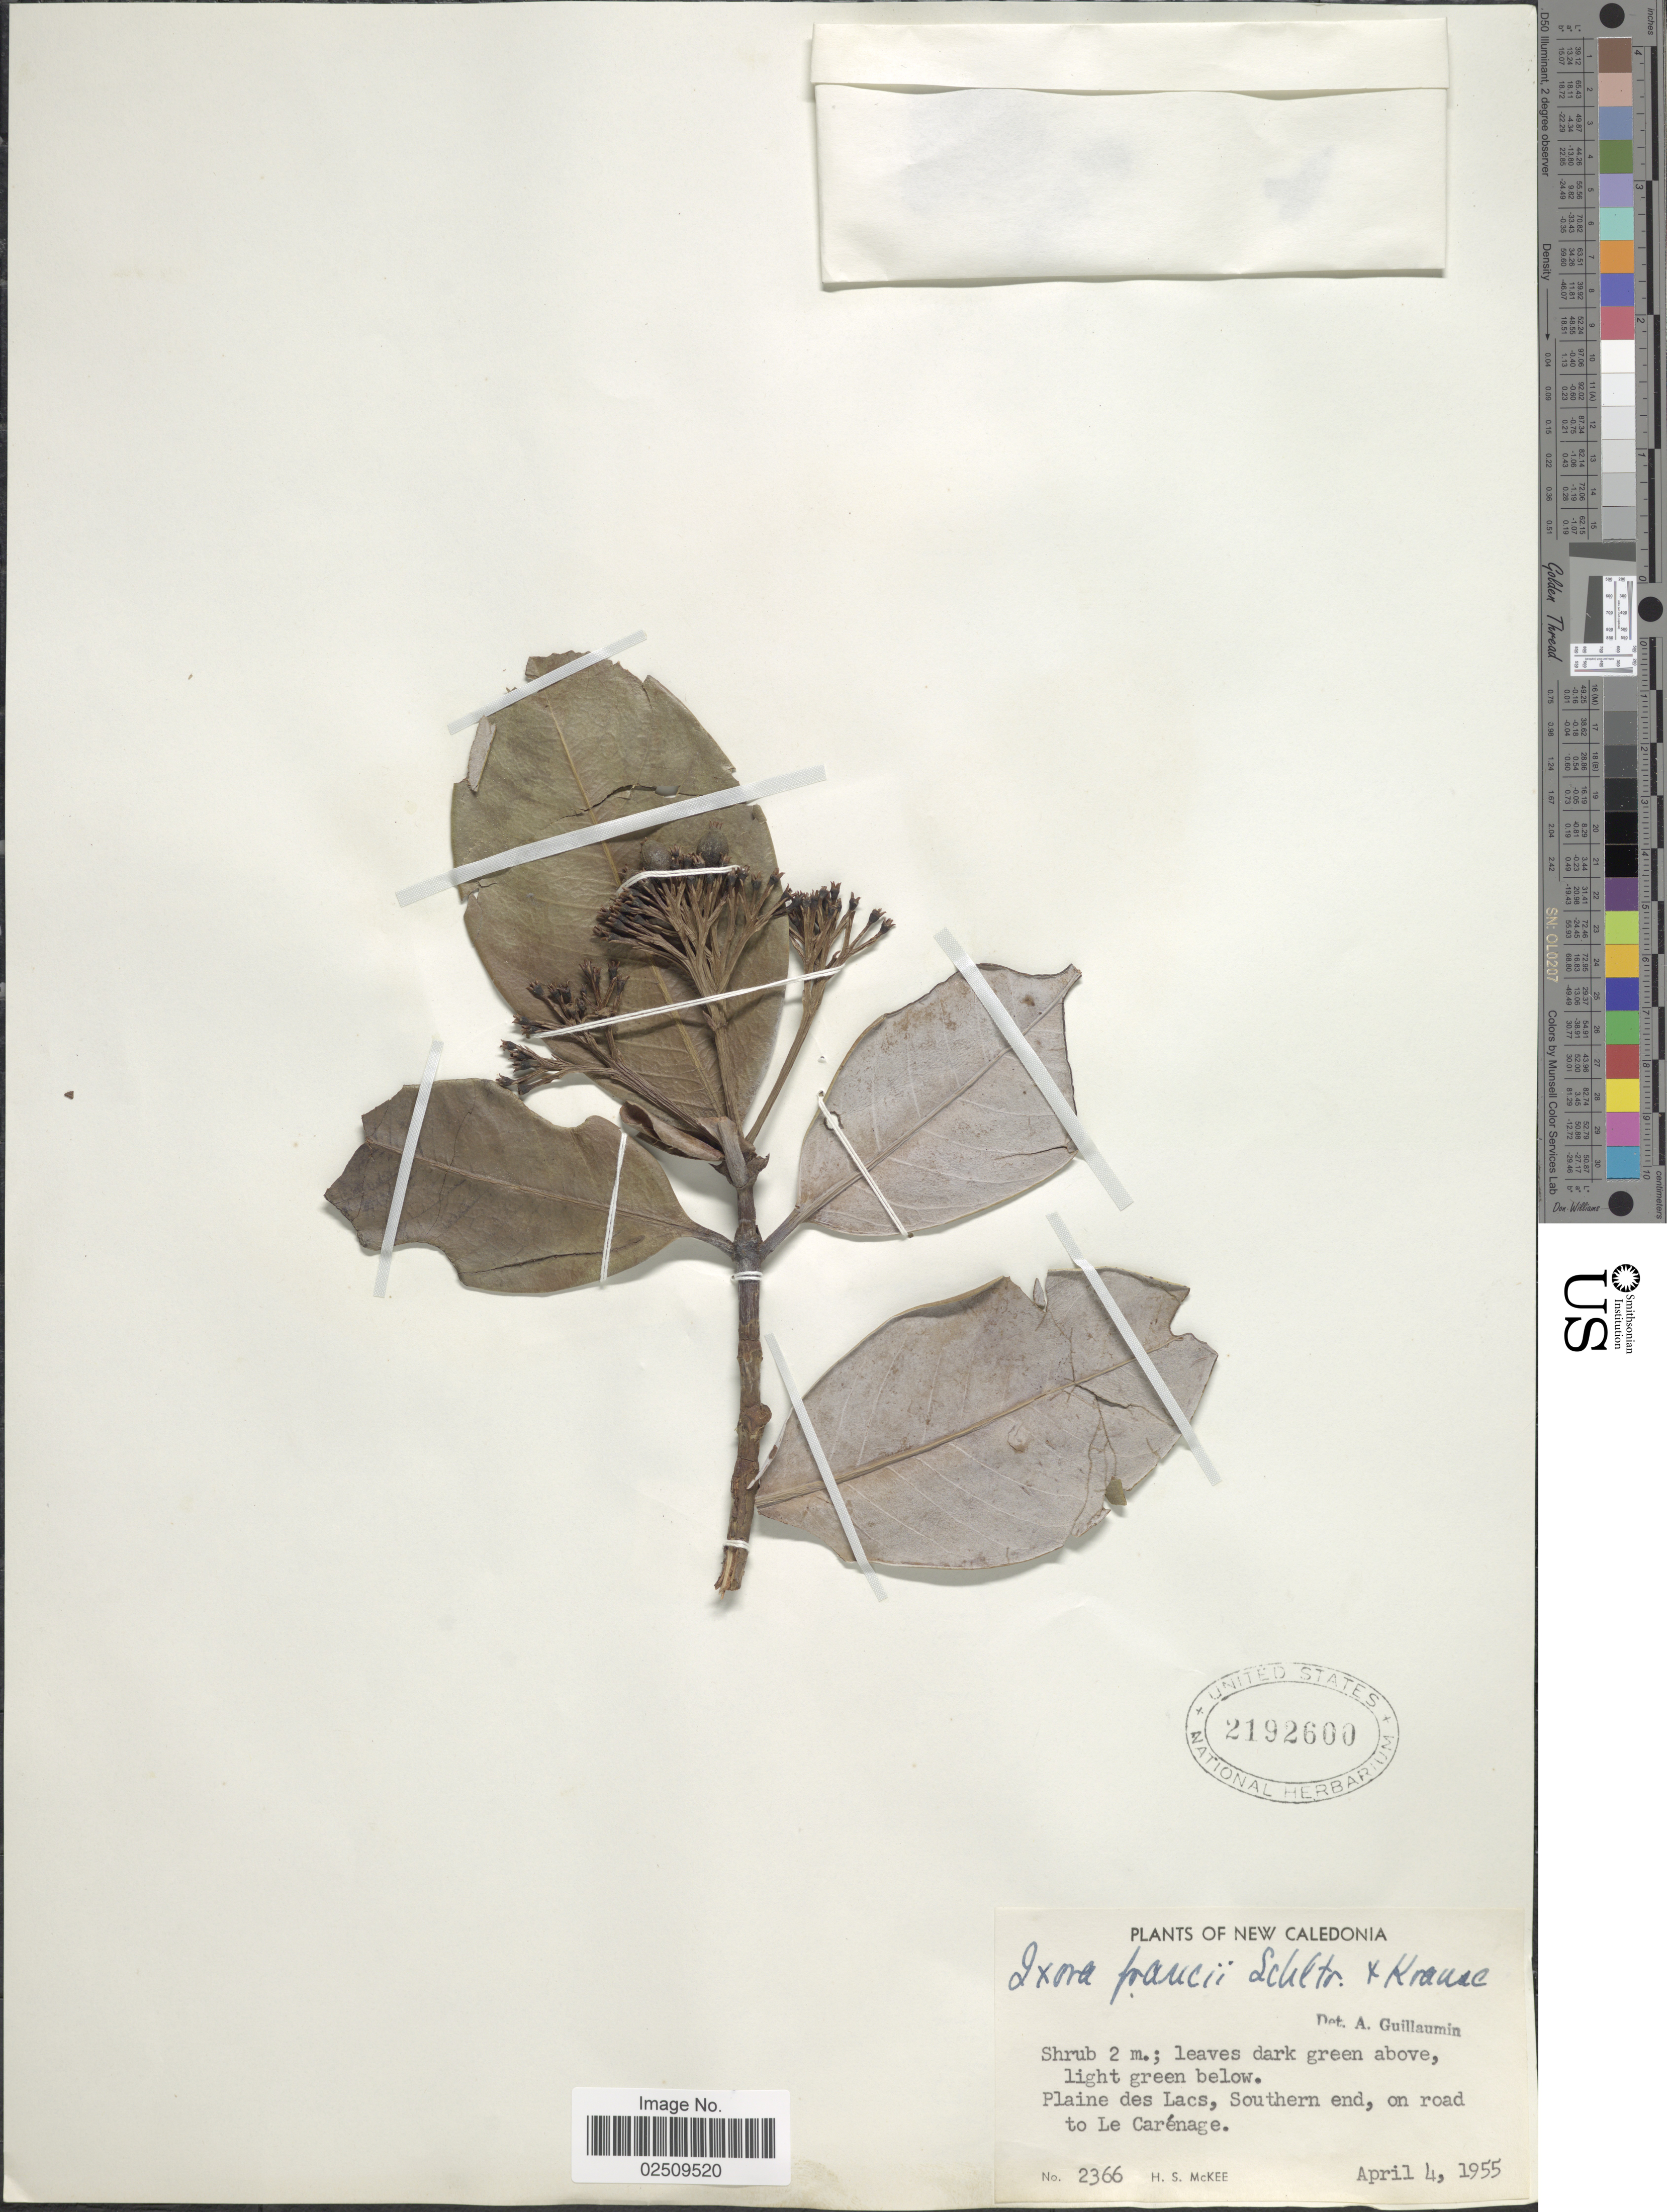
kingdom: Plantae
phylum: Tracheophyta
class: Magnoliopsida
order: Gentianales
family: Rubiaceae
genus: Ixora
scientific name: Ixora francii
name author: Schltr. & K. Krause in Schltr.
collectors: H. S. McKee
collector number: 2366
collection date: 1955-04-04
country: New Caledonia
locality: Plaine des Lacs, Southern end, on road to Le Carénage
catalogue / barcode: US 2192600